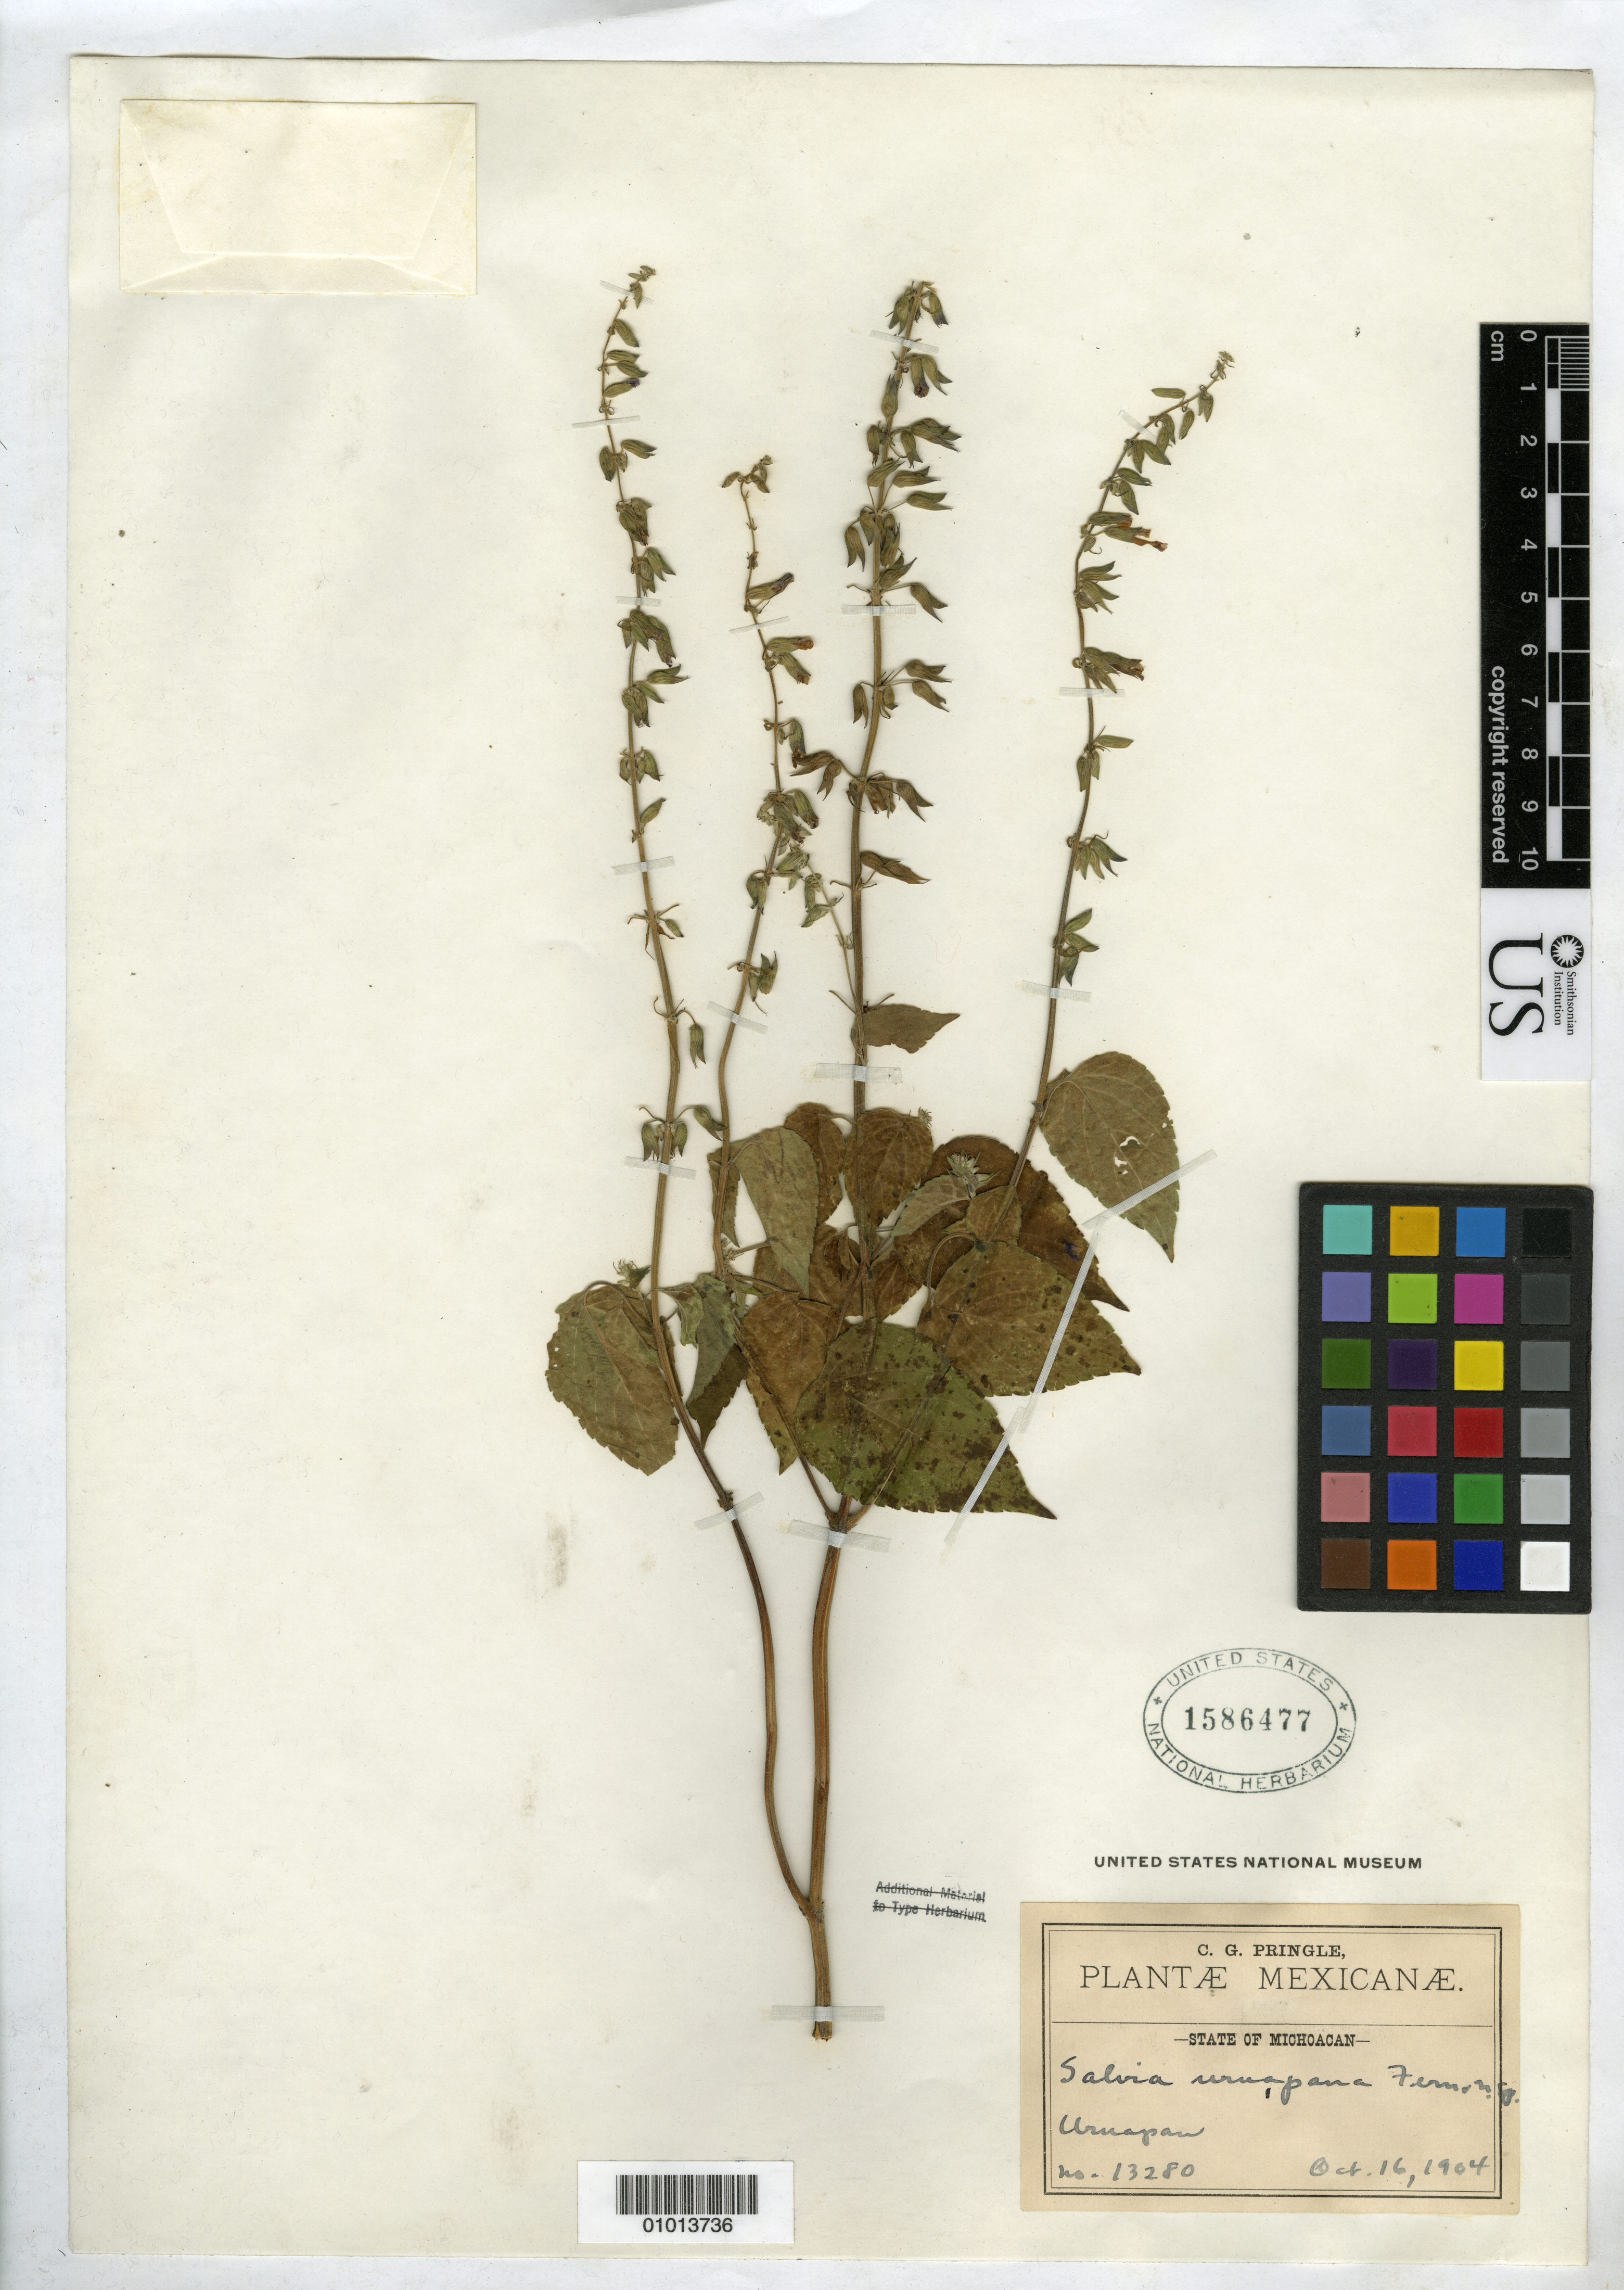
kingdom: Plantae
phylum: Tracheophyta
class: Magnoliopsida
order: Lamiales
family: Lamiaceae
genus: Salvia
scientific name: Salvia uruapana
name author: Fernald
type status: Isotype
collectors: C. G. Pringle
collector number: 13280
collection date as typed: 16 Oct 1904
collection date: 1904-10-16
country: Mexico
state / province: Michoacán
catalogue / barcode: US 1586477